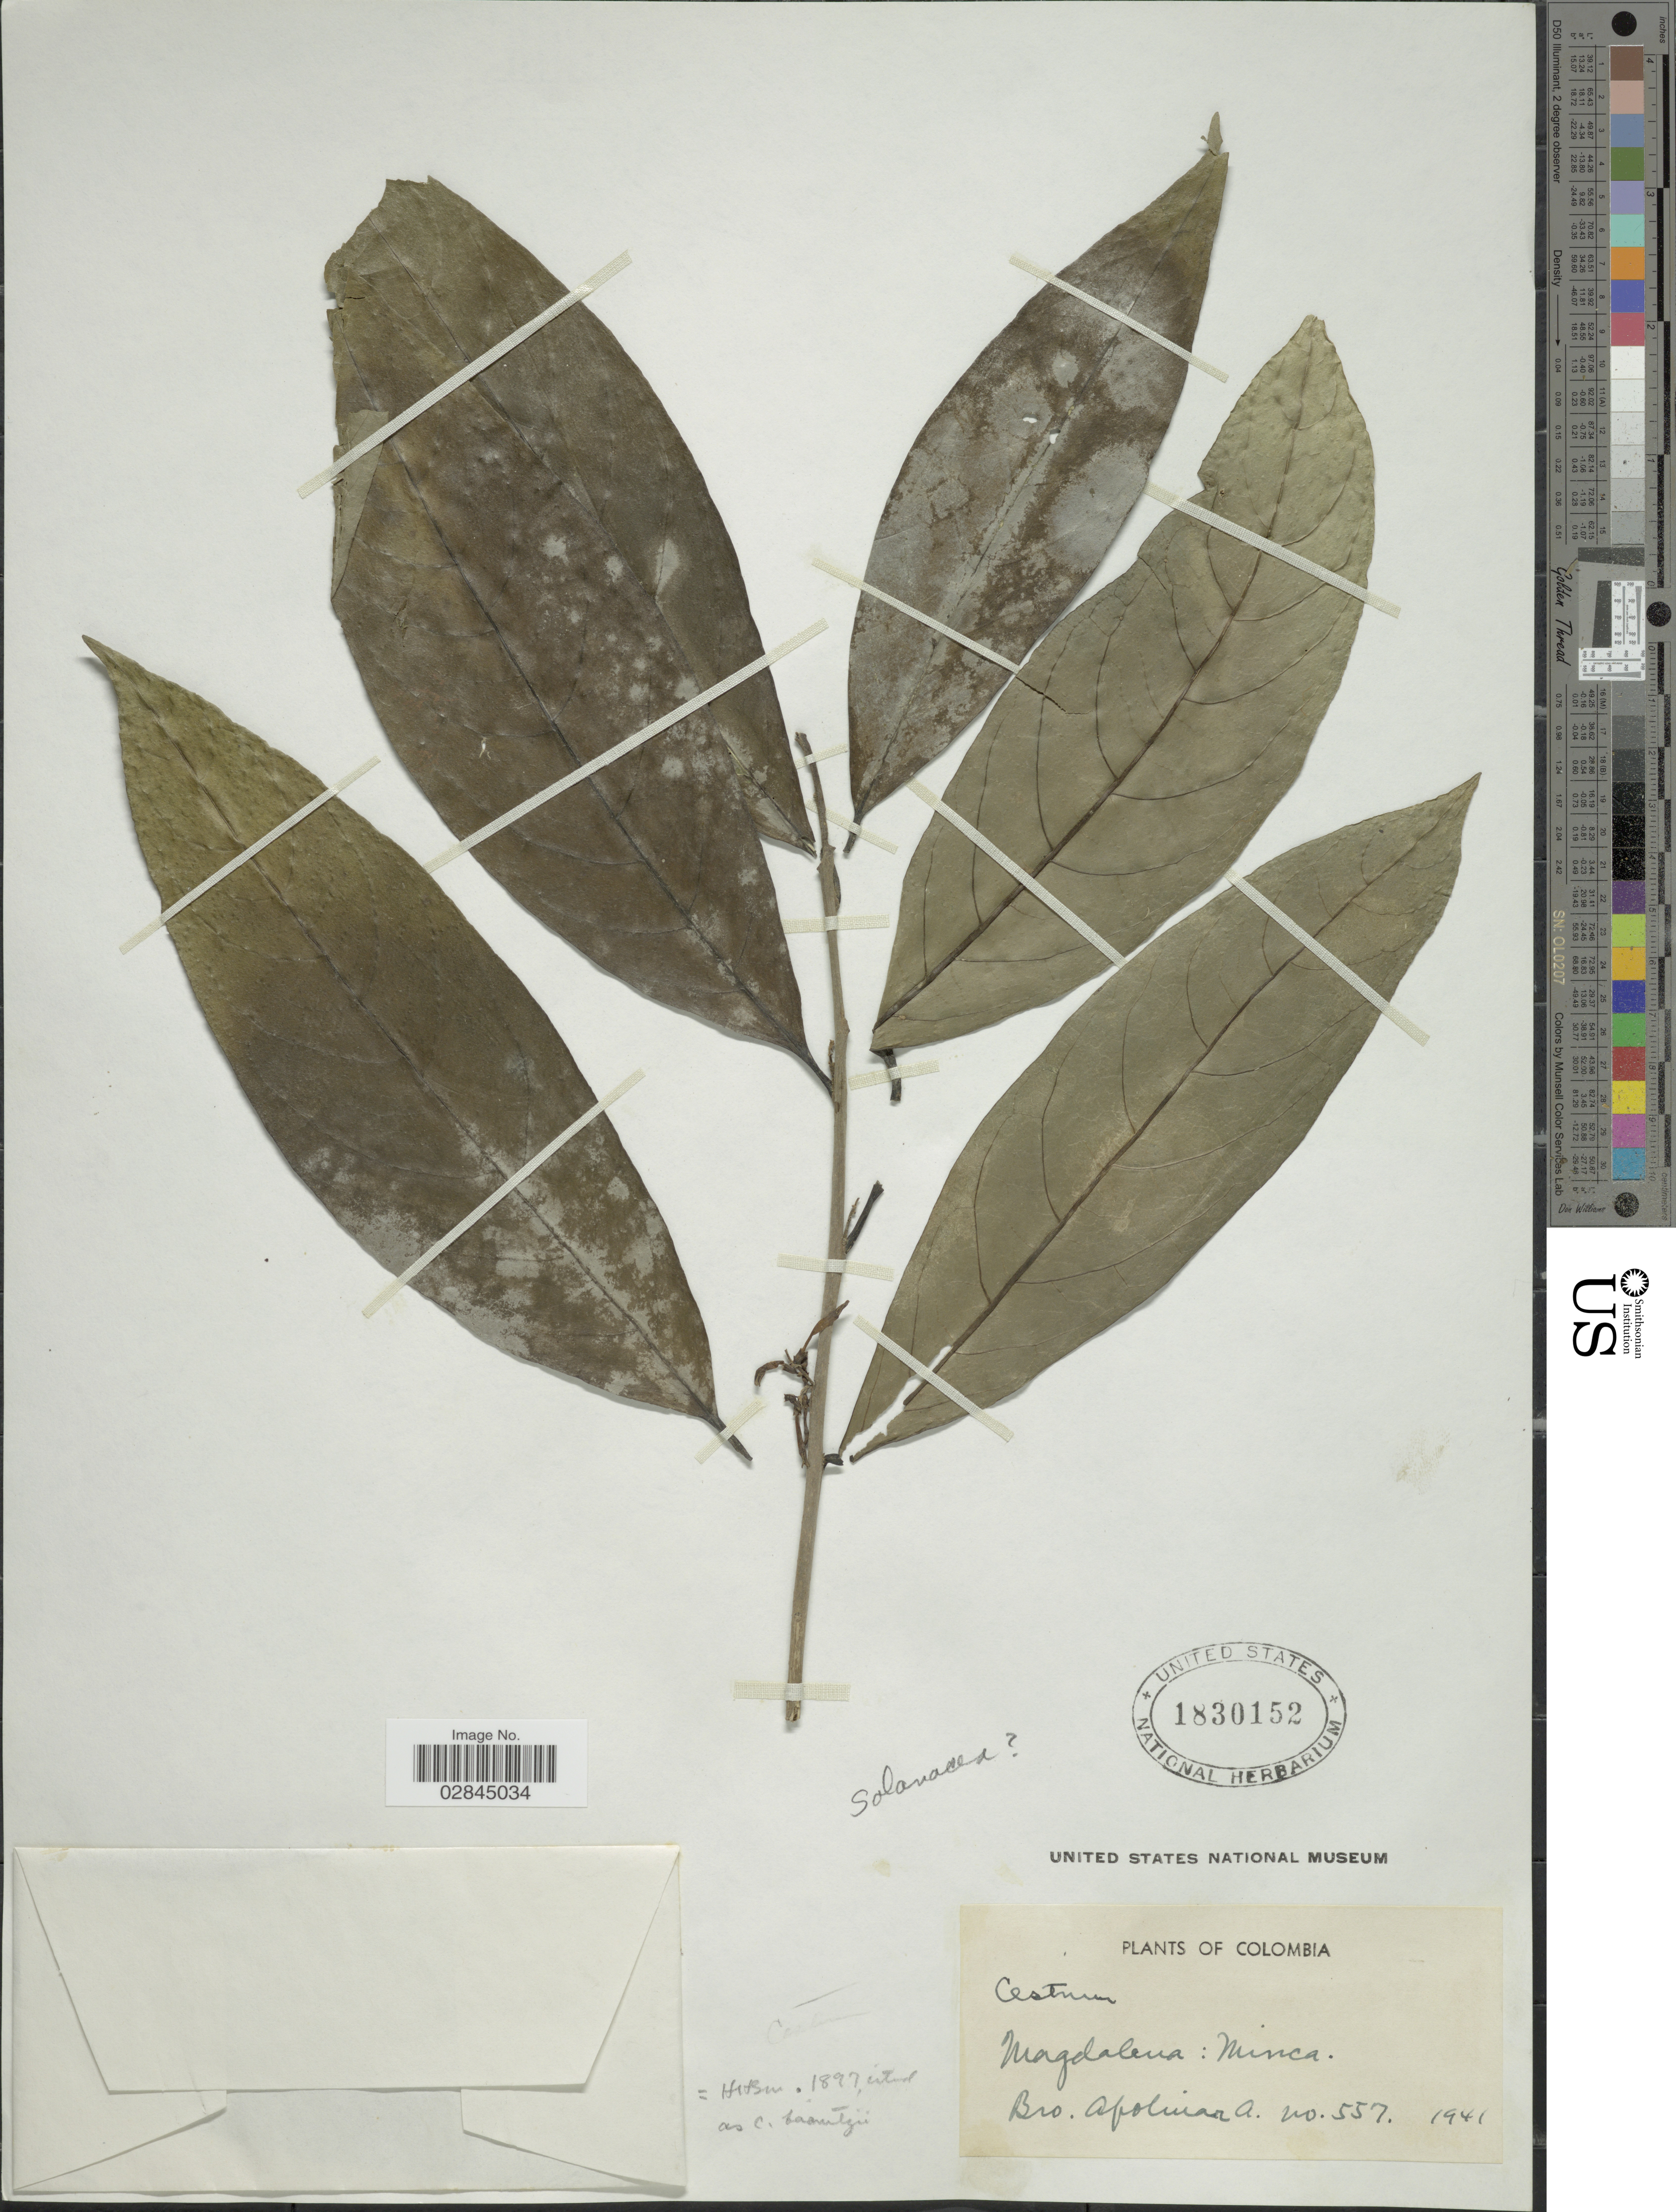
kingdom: Plantae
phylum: Tracheophyta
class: Magnoliopsida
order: Solanales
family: Solanaceae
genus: Cestrum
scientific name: Cestrum schlechtendahlii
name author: G. Don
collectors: Bro. Apolinar A.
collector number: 557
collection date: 1941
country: Colombia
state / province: Magdalena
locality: Minca.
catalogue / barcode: US 1830152